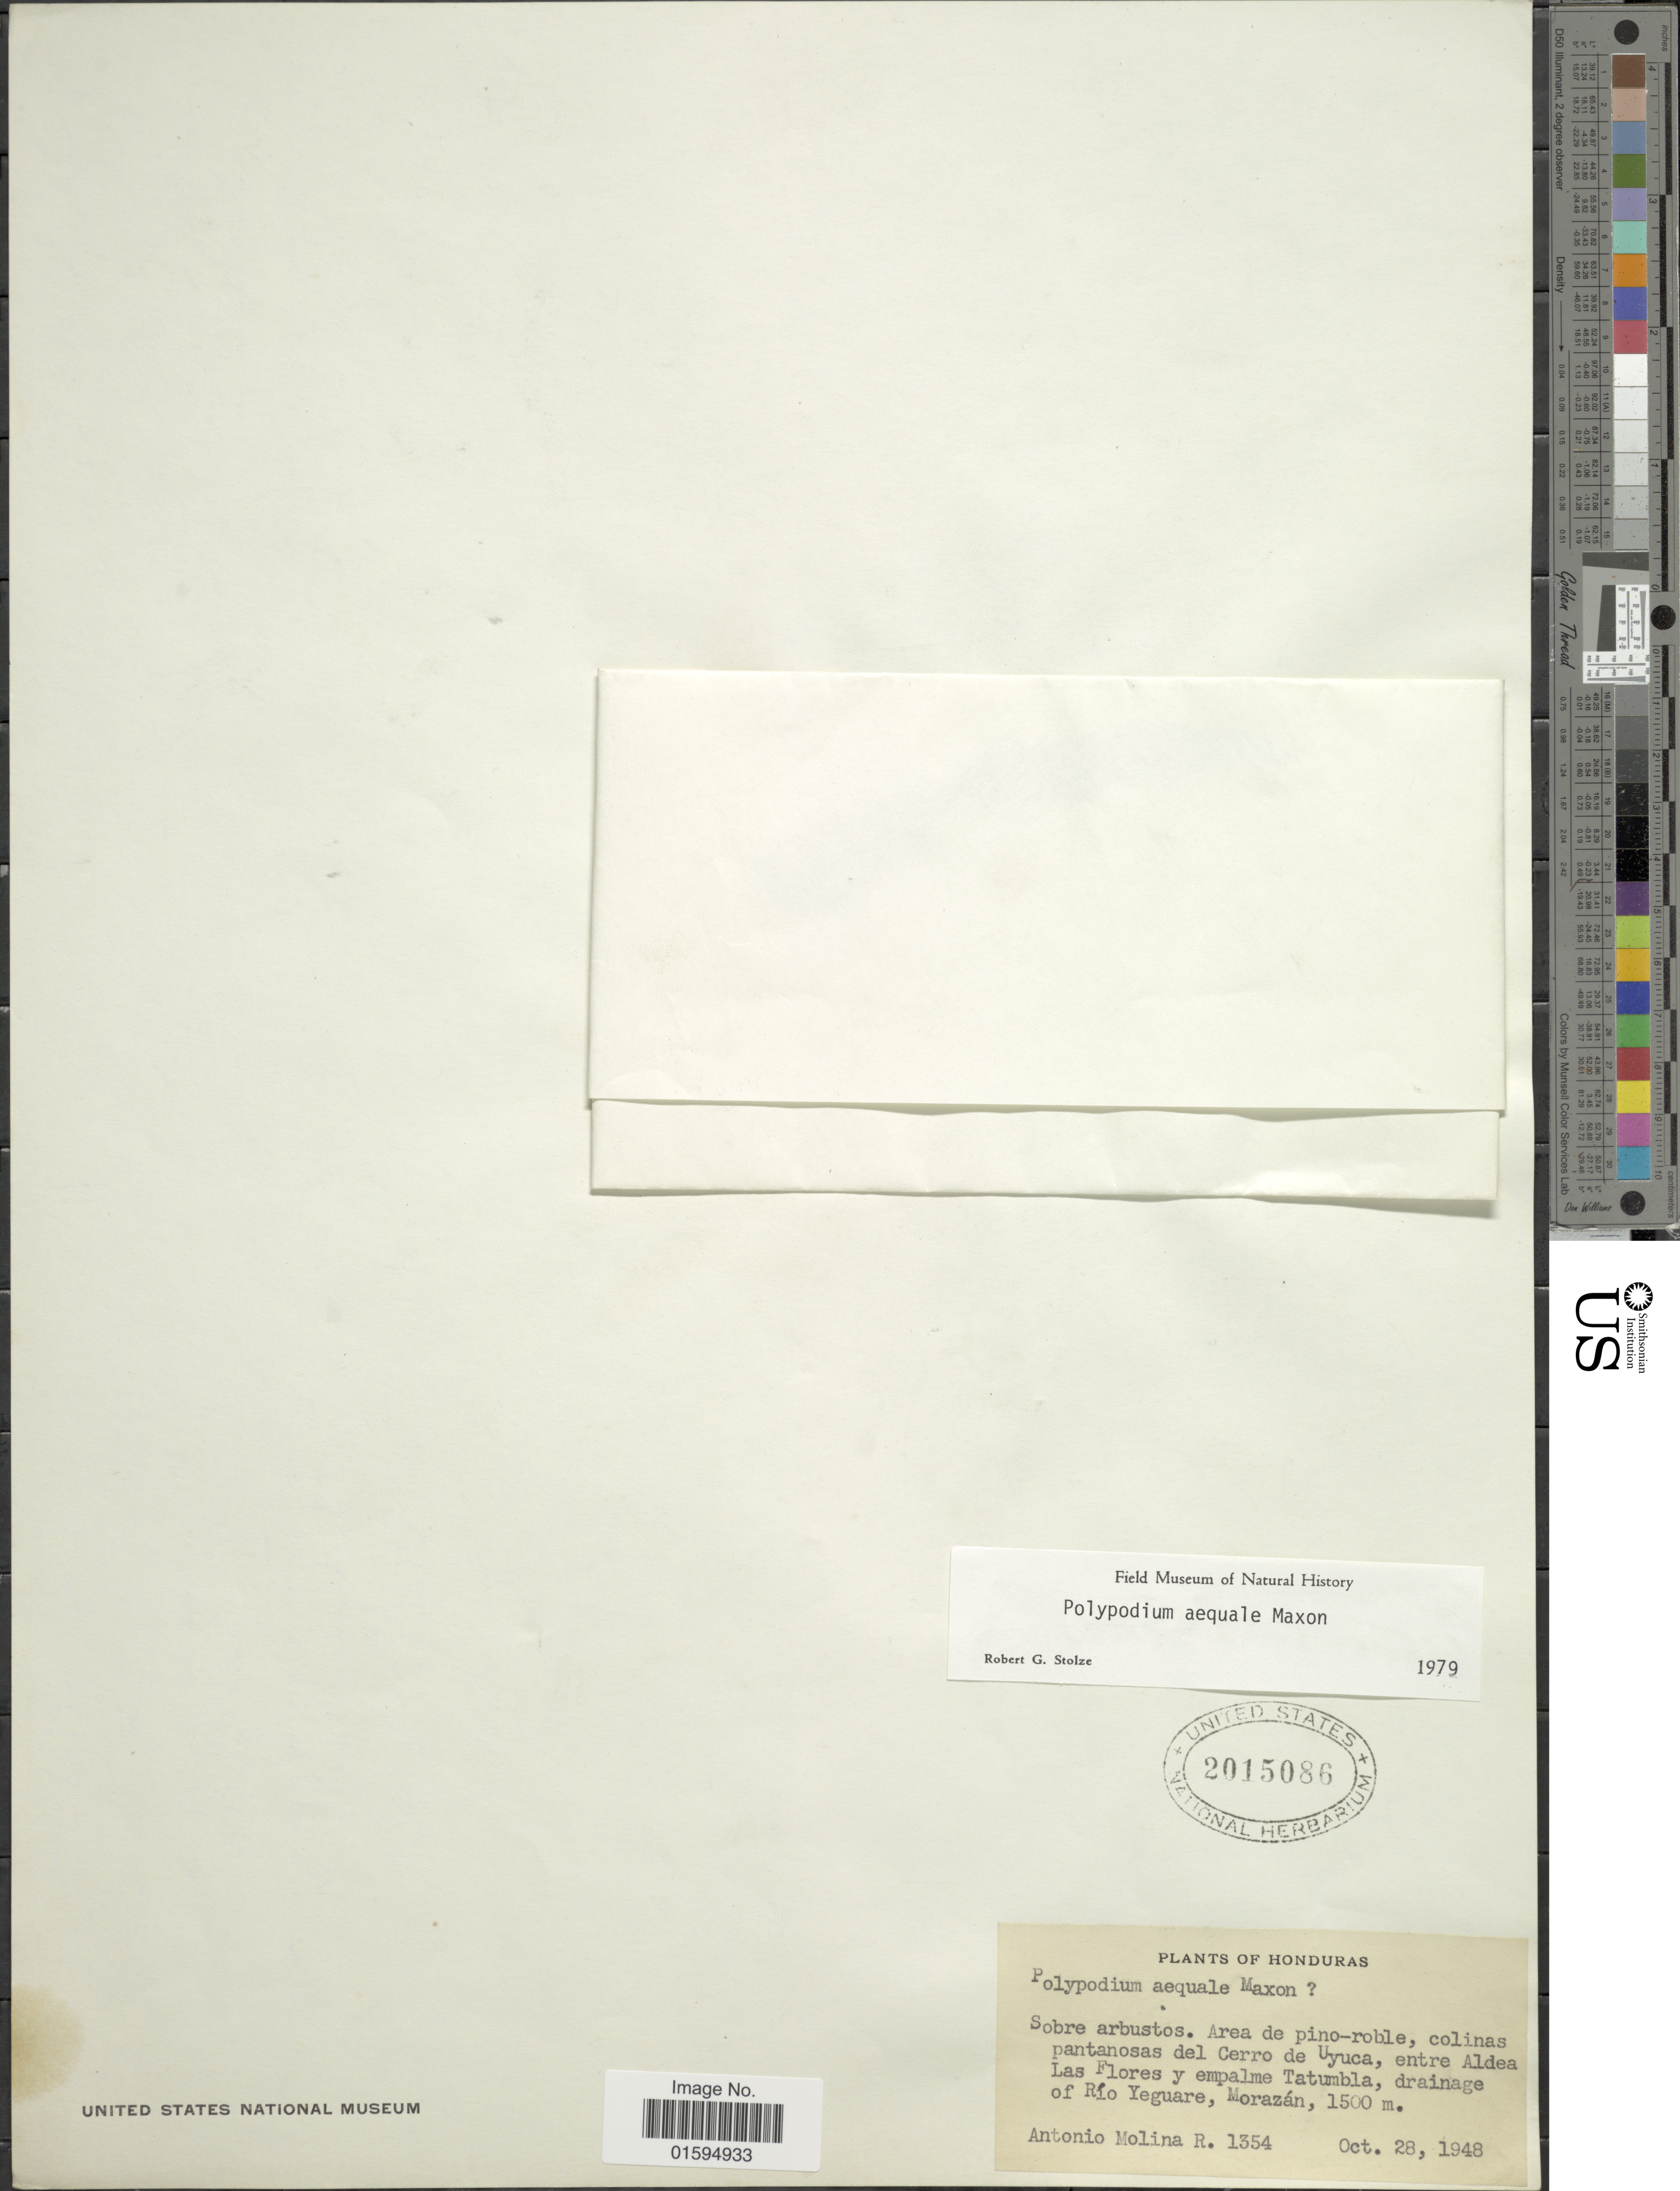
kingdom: Plantae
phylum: Tracheophyta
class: Polypodiopsida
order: Polypodiales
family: Polypodiaceae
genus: Polypodium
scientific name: Polypodium aequale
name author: Maxon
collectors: A. Molina R.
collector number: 1354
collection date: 1948-10-28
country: Honduras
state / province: Fco. Morazán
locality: Entre Aldea Las Flores y empalme Tatumbla, drainage of Rio Yeguare, Morazan.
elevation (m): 1500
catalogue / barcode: US 2015086